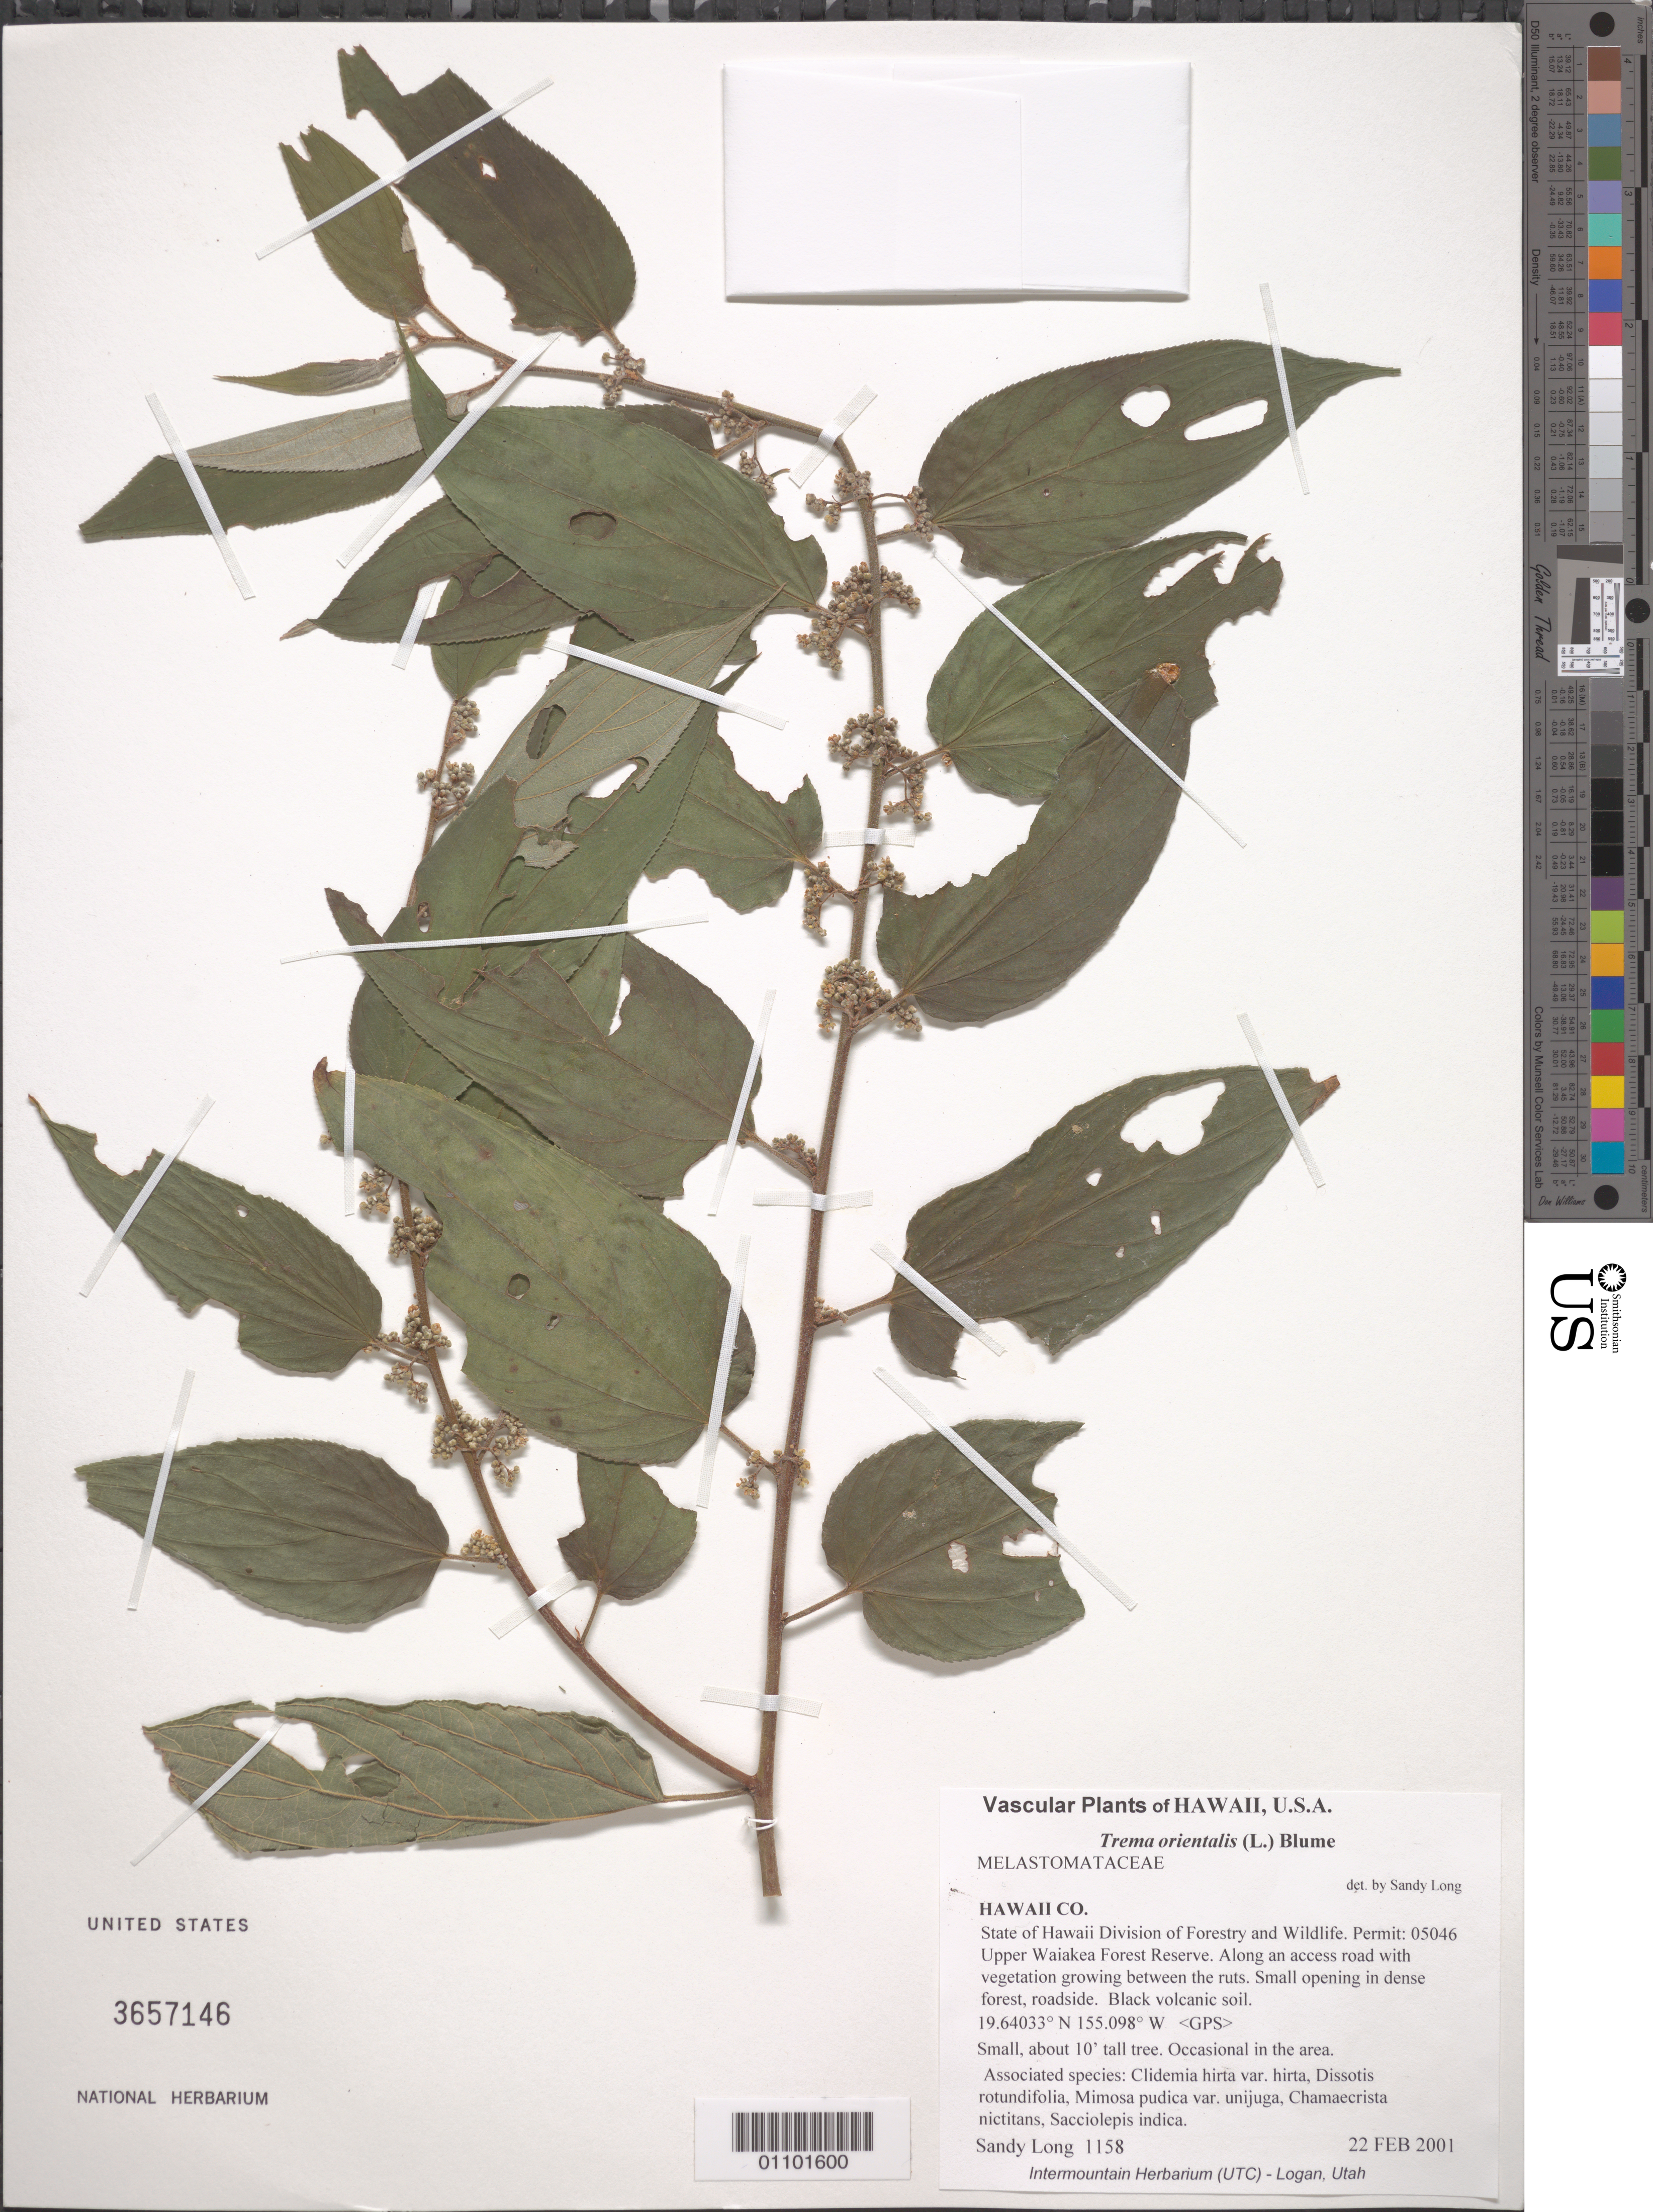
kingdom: Plantae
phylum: Tracheophyta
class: Magnoliopsida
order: Rosales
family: Cannabaceae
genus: Trema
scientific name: Trema orientale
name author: (L.) Blume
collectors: S. Long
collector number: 1158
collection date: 2001-02-22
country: United States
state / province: Hawaii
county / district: Hawaii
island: Hawaii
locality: Upper Waiakea Forest Reserve, along an access road with vegetation growing between the ruts, small opening in dense forest, roadside.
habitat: Small opening in dense forest.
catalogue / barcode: US 3657146